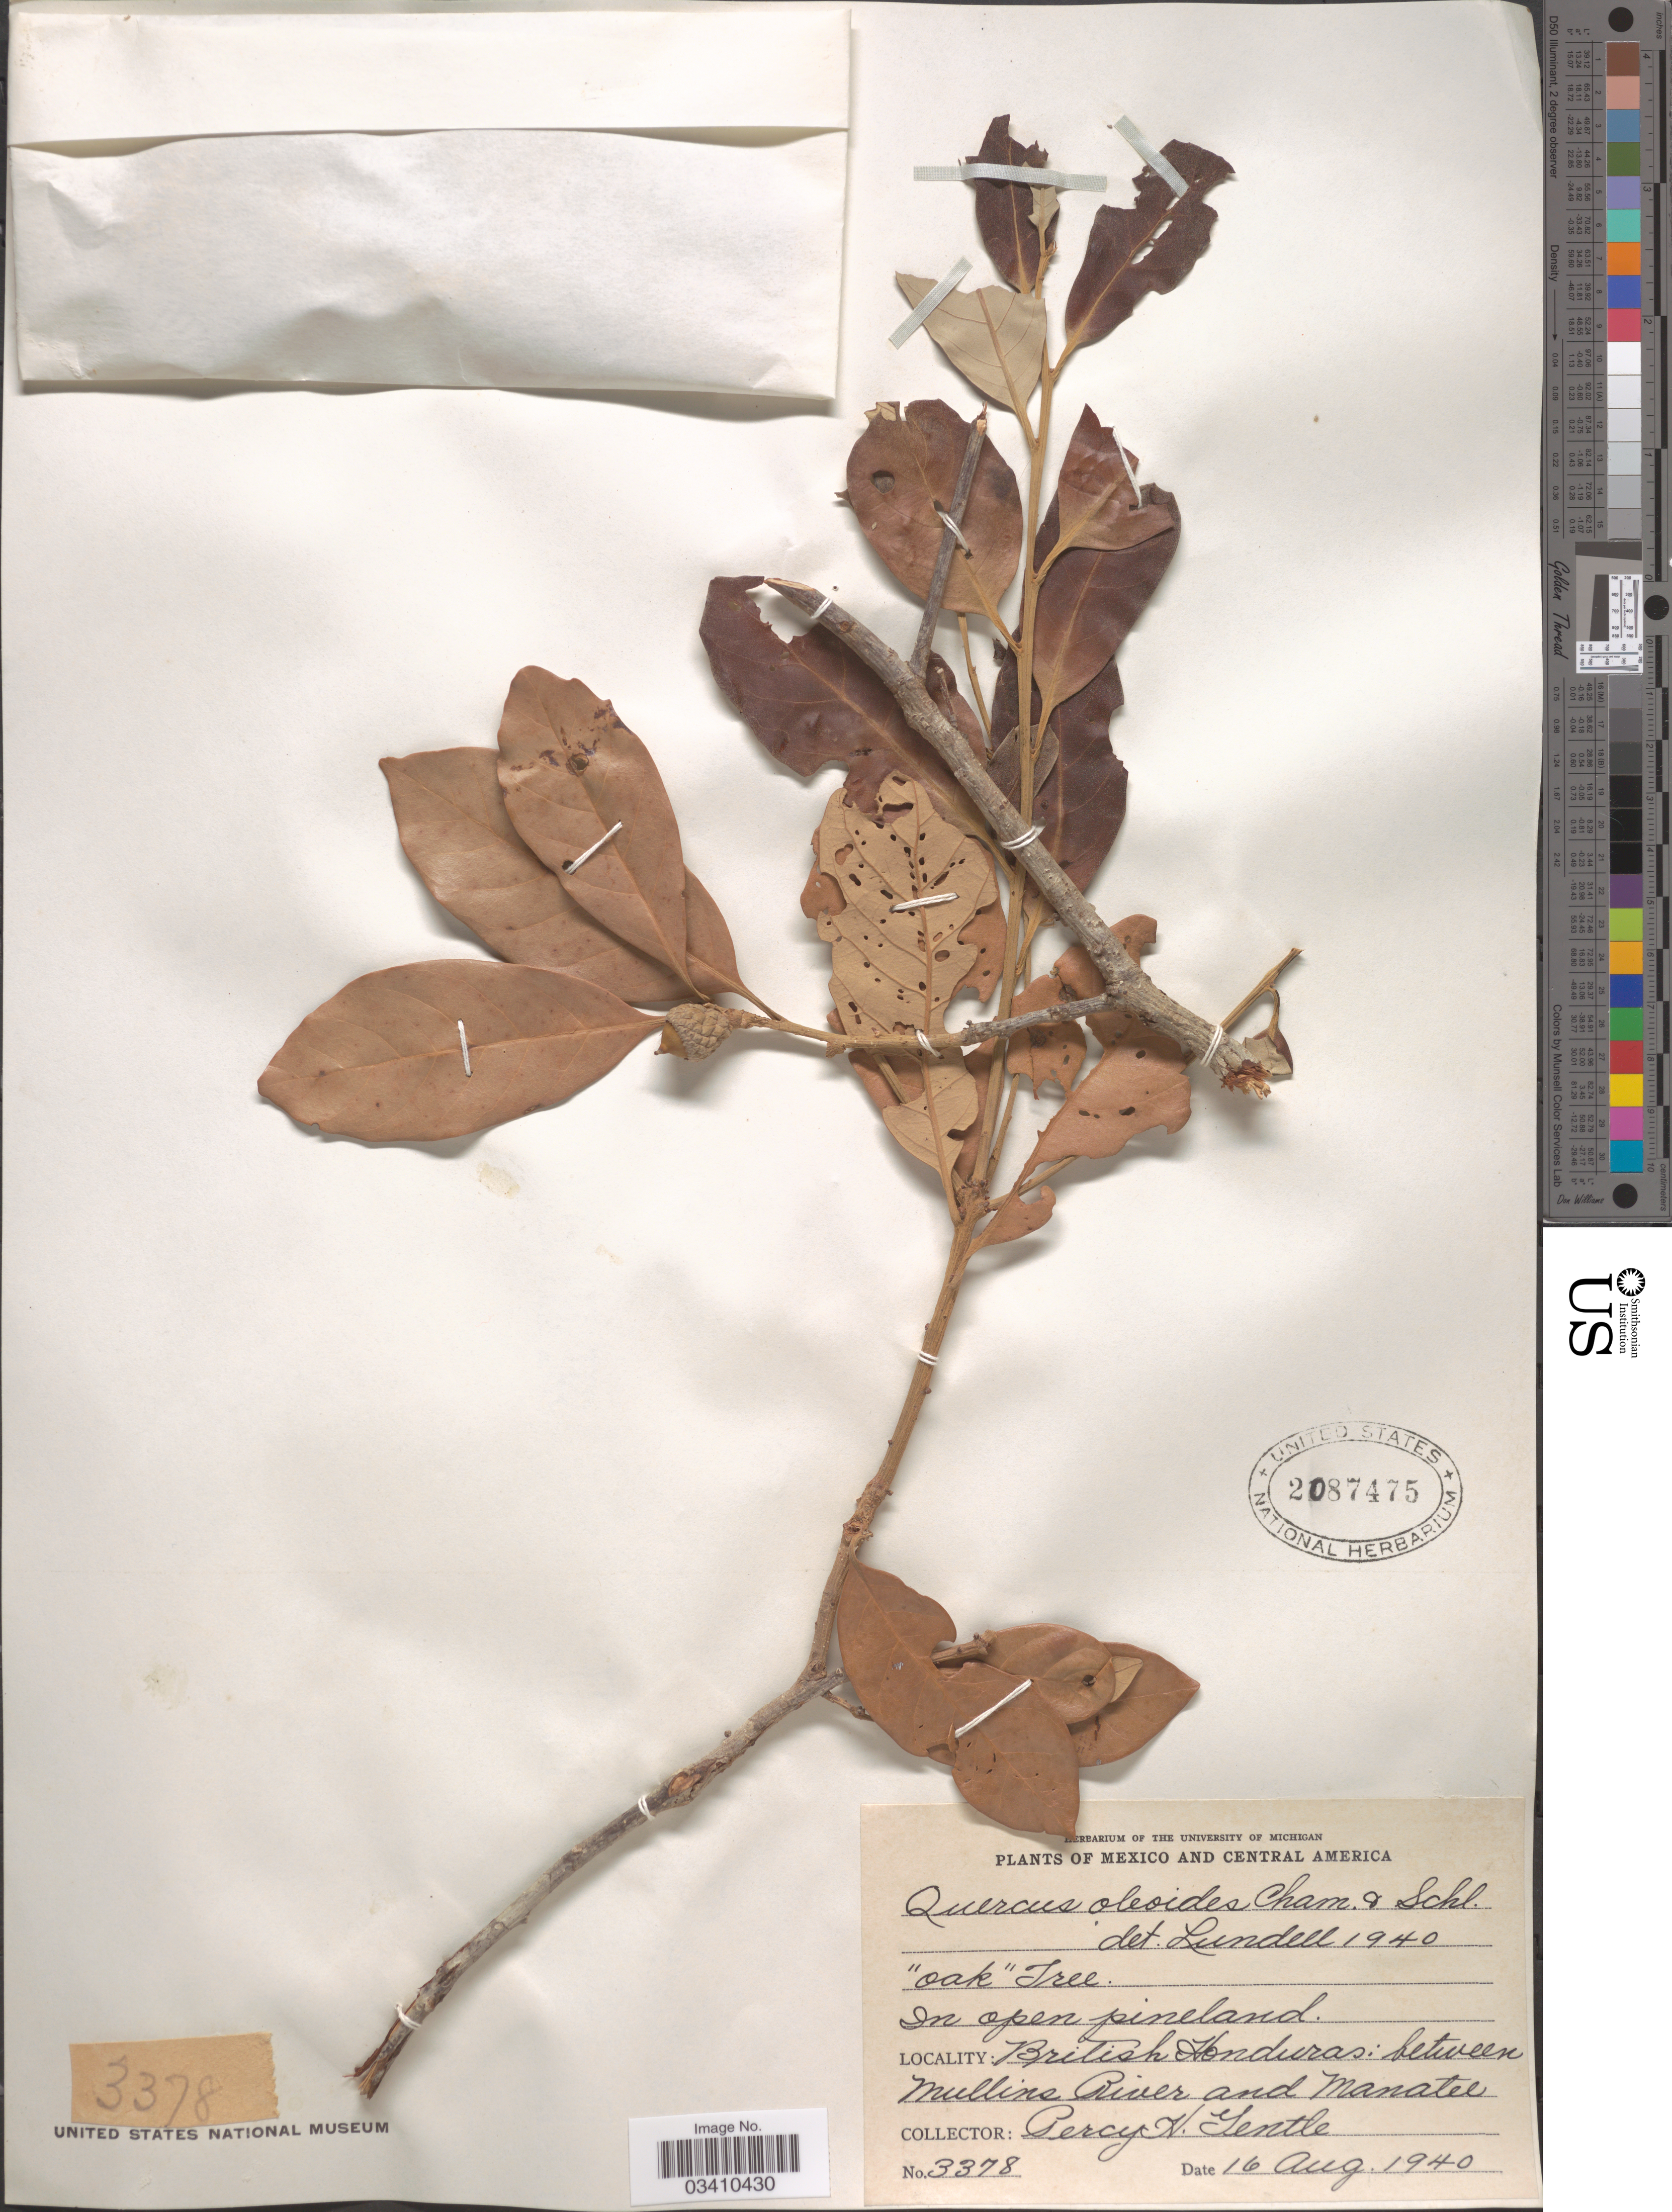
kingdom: Plantae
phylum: Tracheophyta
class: Magnoliopsida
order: Fagales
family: Fagaceae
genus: Quercus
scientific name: Quercus oleoides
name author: Schltdl. & Cham.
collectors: P. H. Gentle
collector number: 3378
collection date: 1940-08-16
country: Belize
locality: In open pineland. British Honduras: between Mullins River and Manatee.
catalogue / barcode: US 2087475